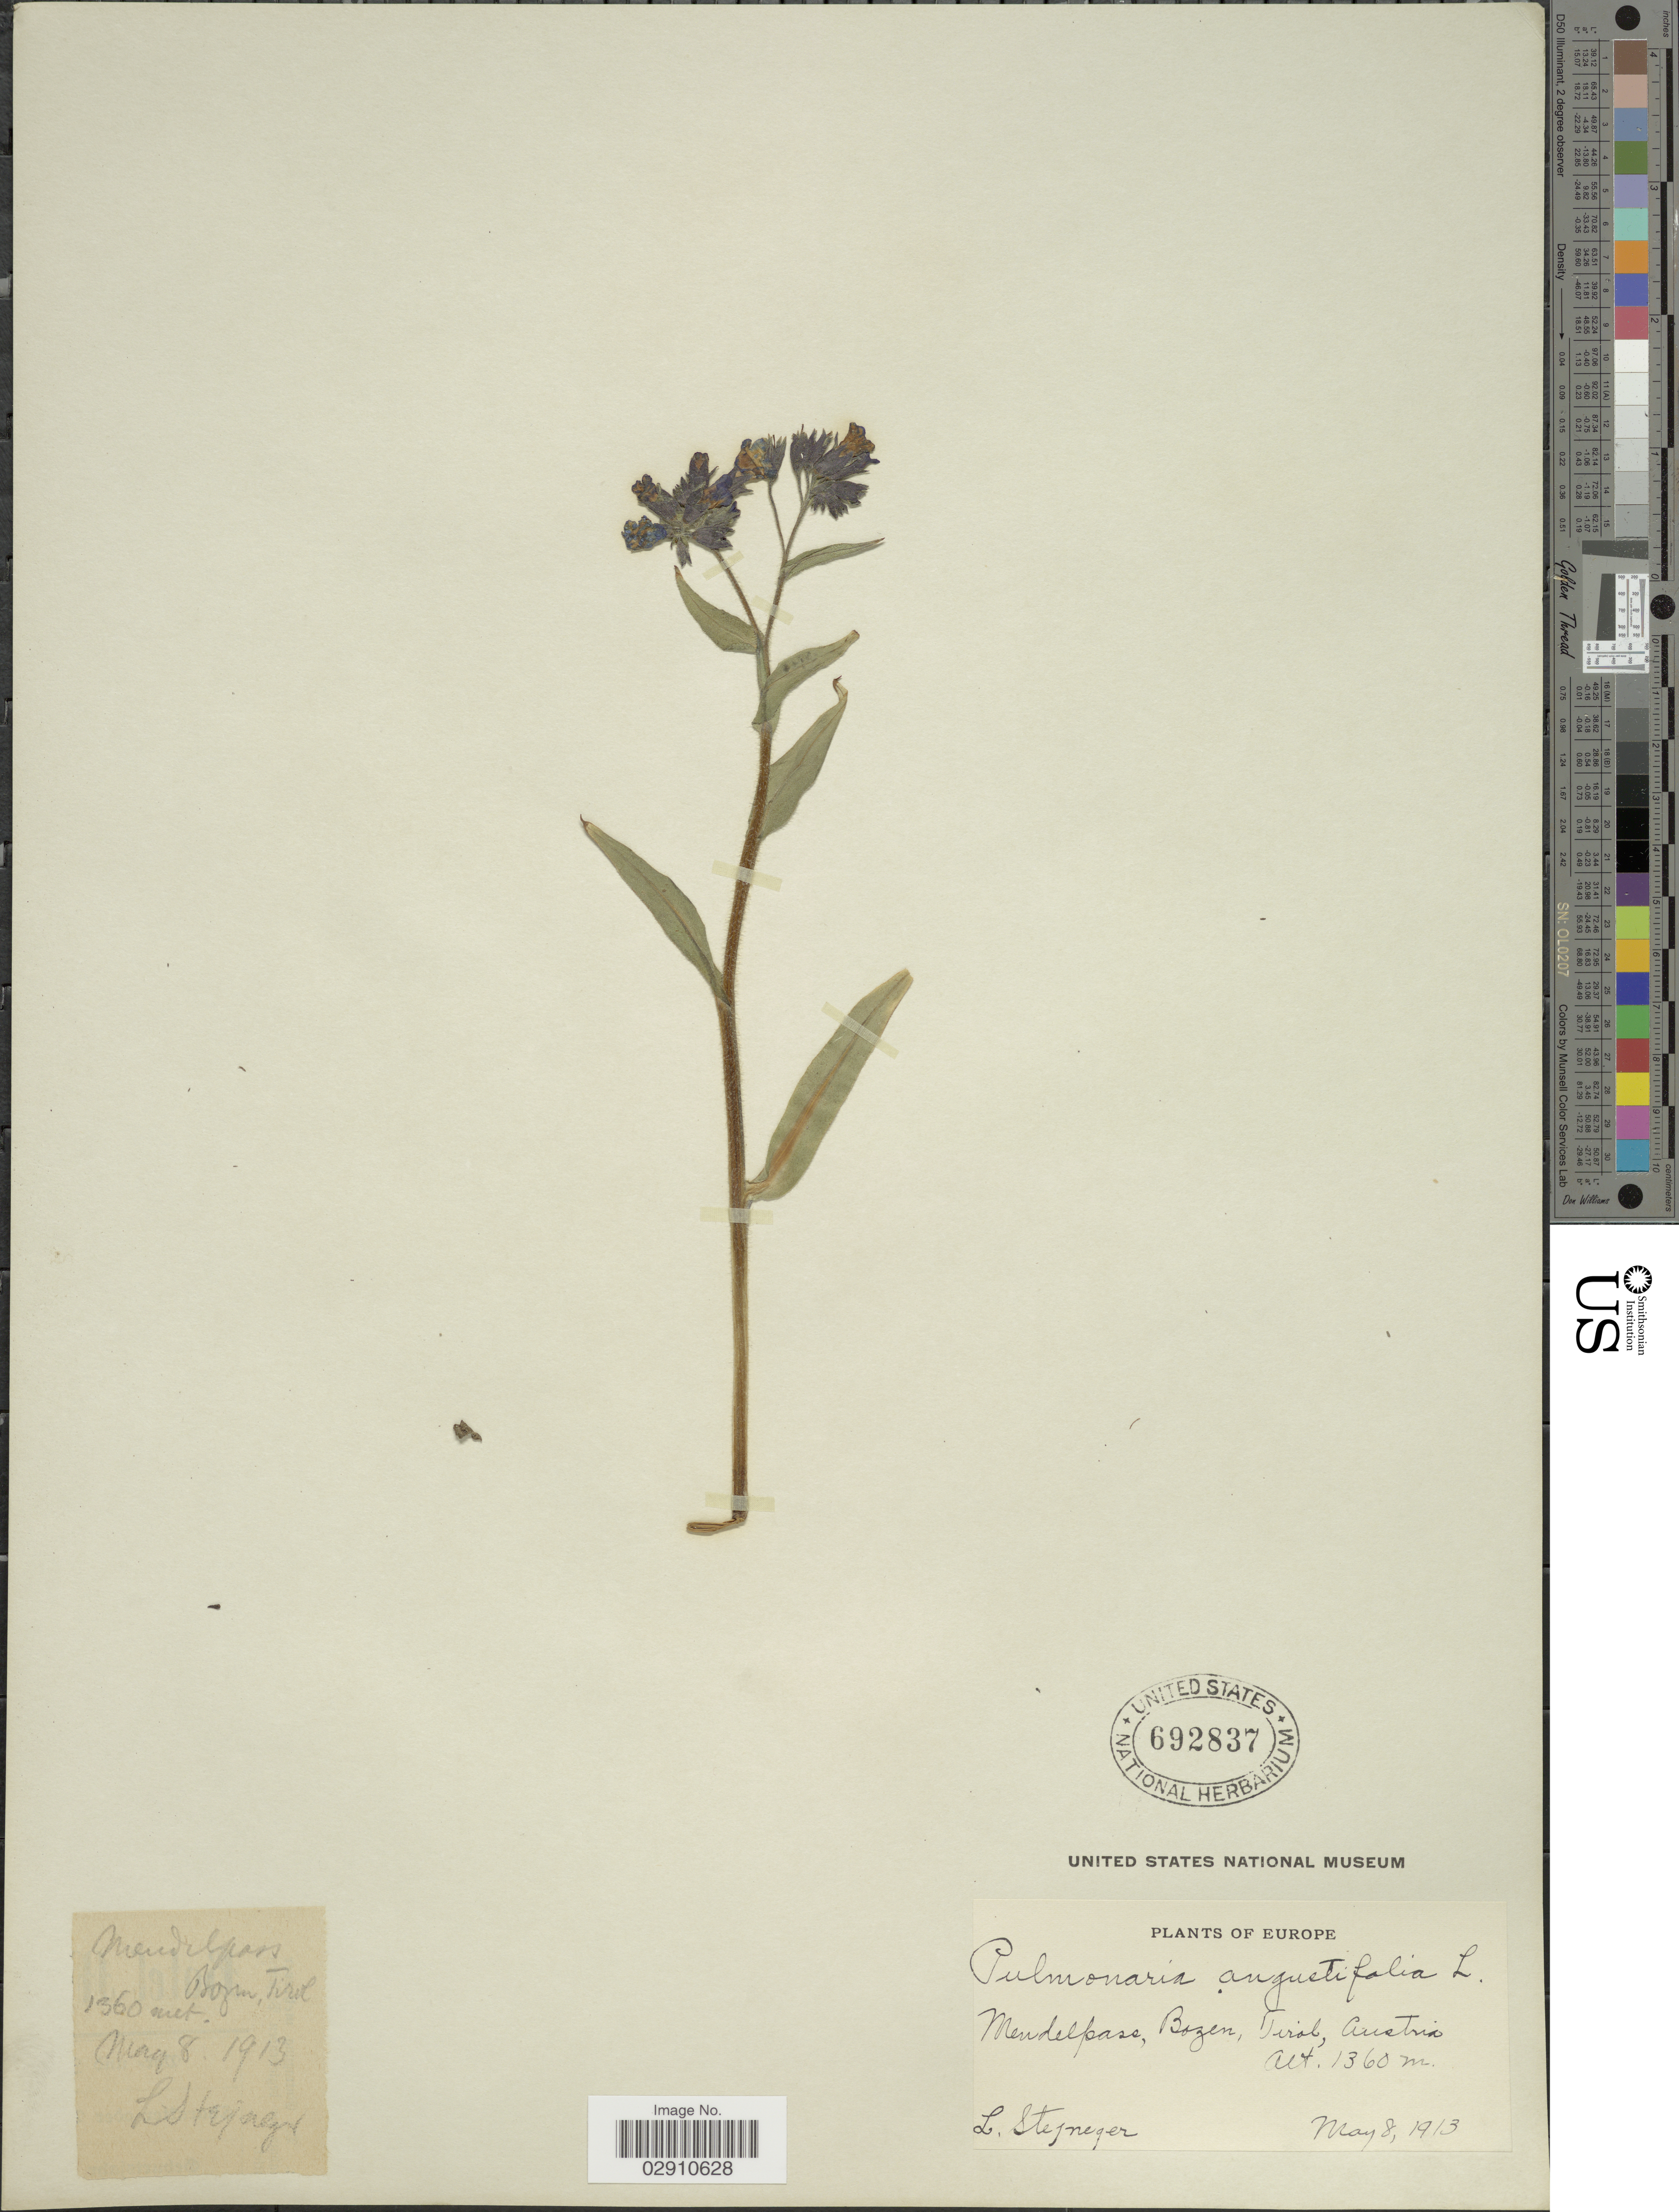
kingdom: Plantae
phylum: Tracheophyta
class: Magnoliopsida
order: Boraginales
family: Boraginaceae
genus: Pulmonaria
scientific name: Pulmonaria angustifolia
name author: L.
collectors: L. Stejneger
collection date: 1913-05-08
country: Italy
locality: Mendelpass, Bozen, Tirol.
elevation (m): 1360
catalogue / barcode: US 692837